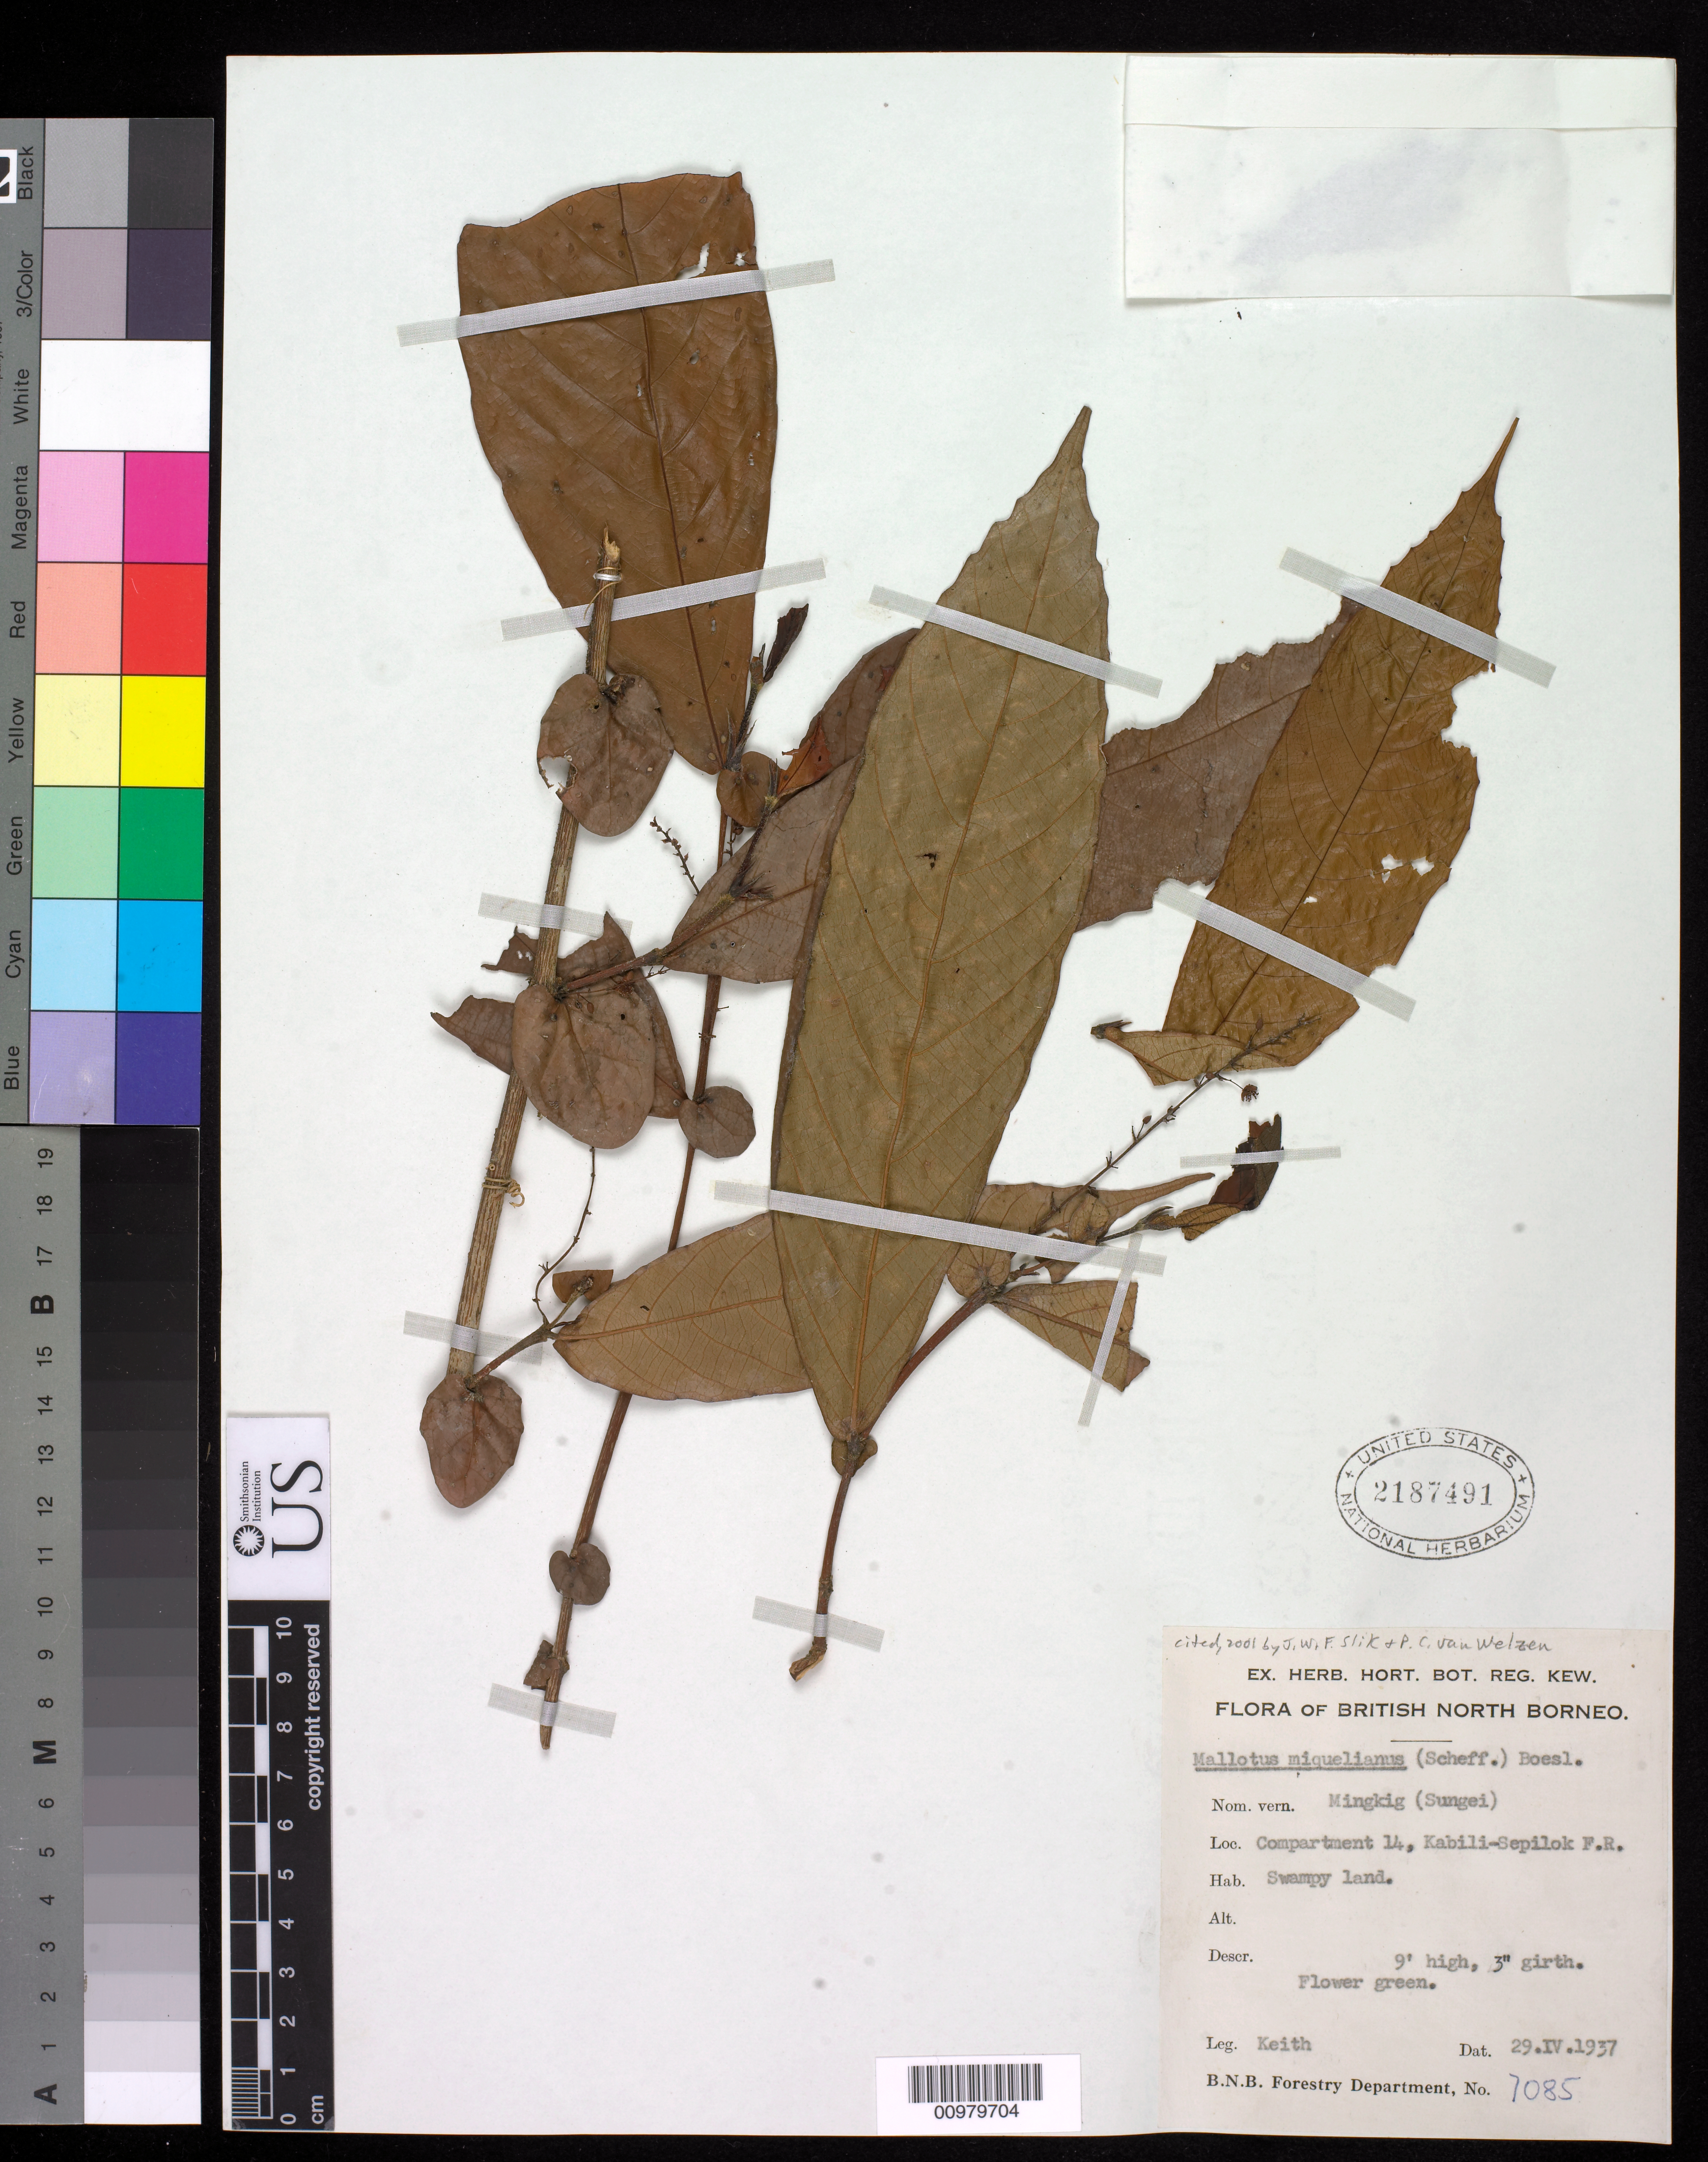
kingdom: Plantae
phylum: Tracheophyta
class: Magnoliopsida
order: Malpighiales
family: Euphorbiaceae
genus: Mallotus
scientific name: Mallotus miquelianus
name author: (Scheff.) Boerl.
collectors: H. Keith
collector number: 7085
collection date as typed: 29 Apr 1937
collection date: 1937-04-29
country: Malaysia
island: Borneo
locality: Kabili-Sepilok F.R., Compartment 14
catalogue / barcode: US 2187291